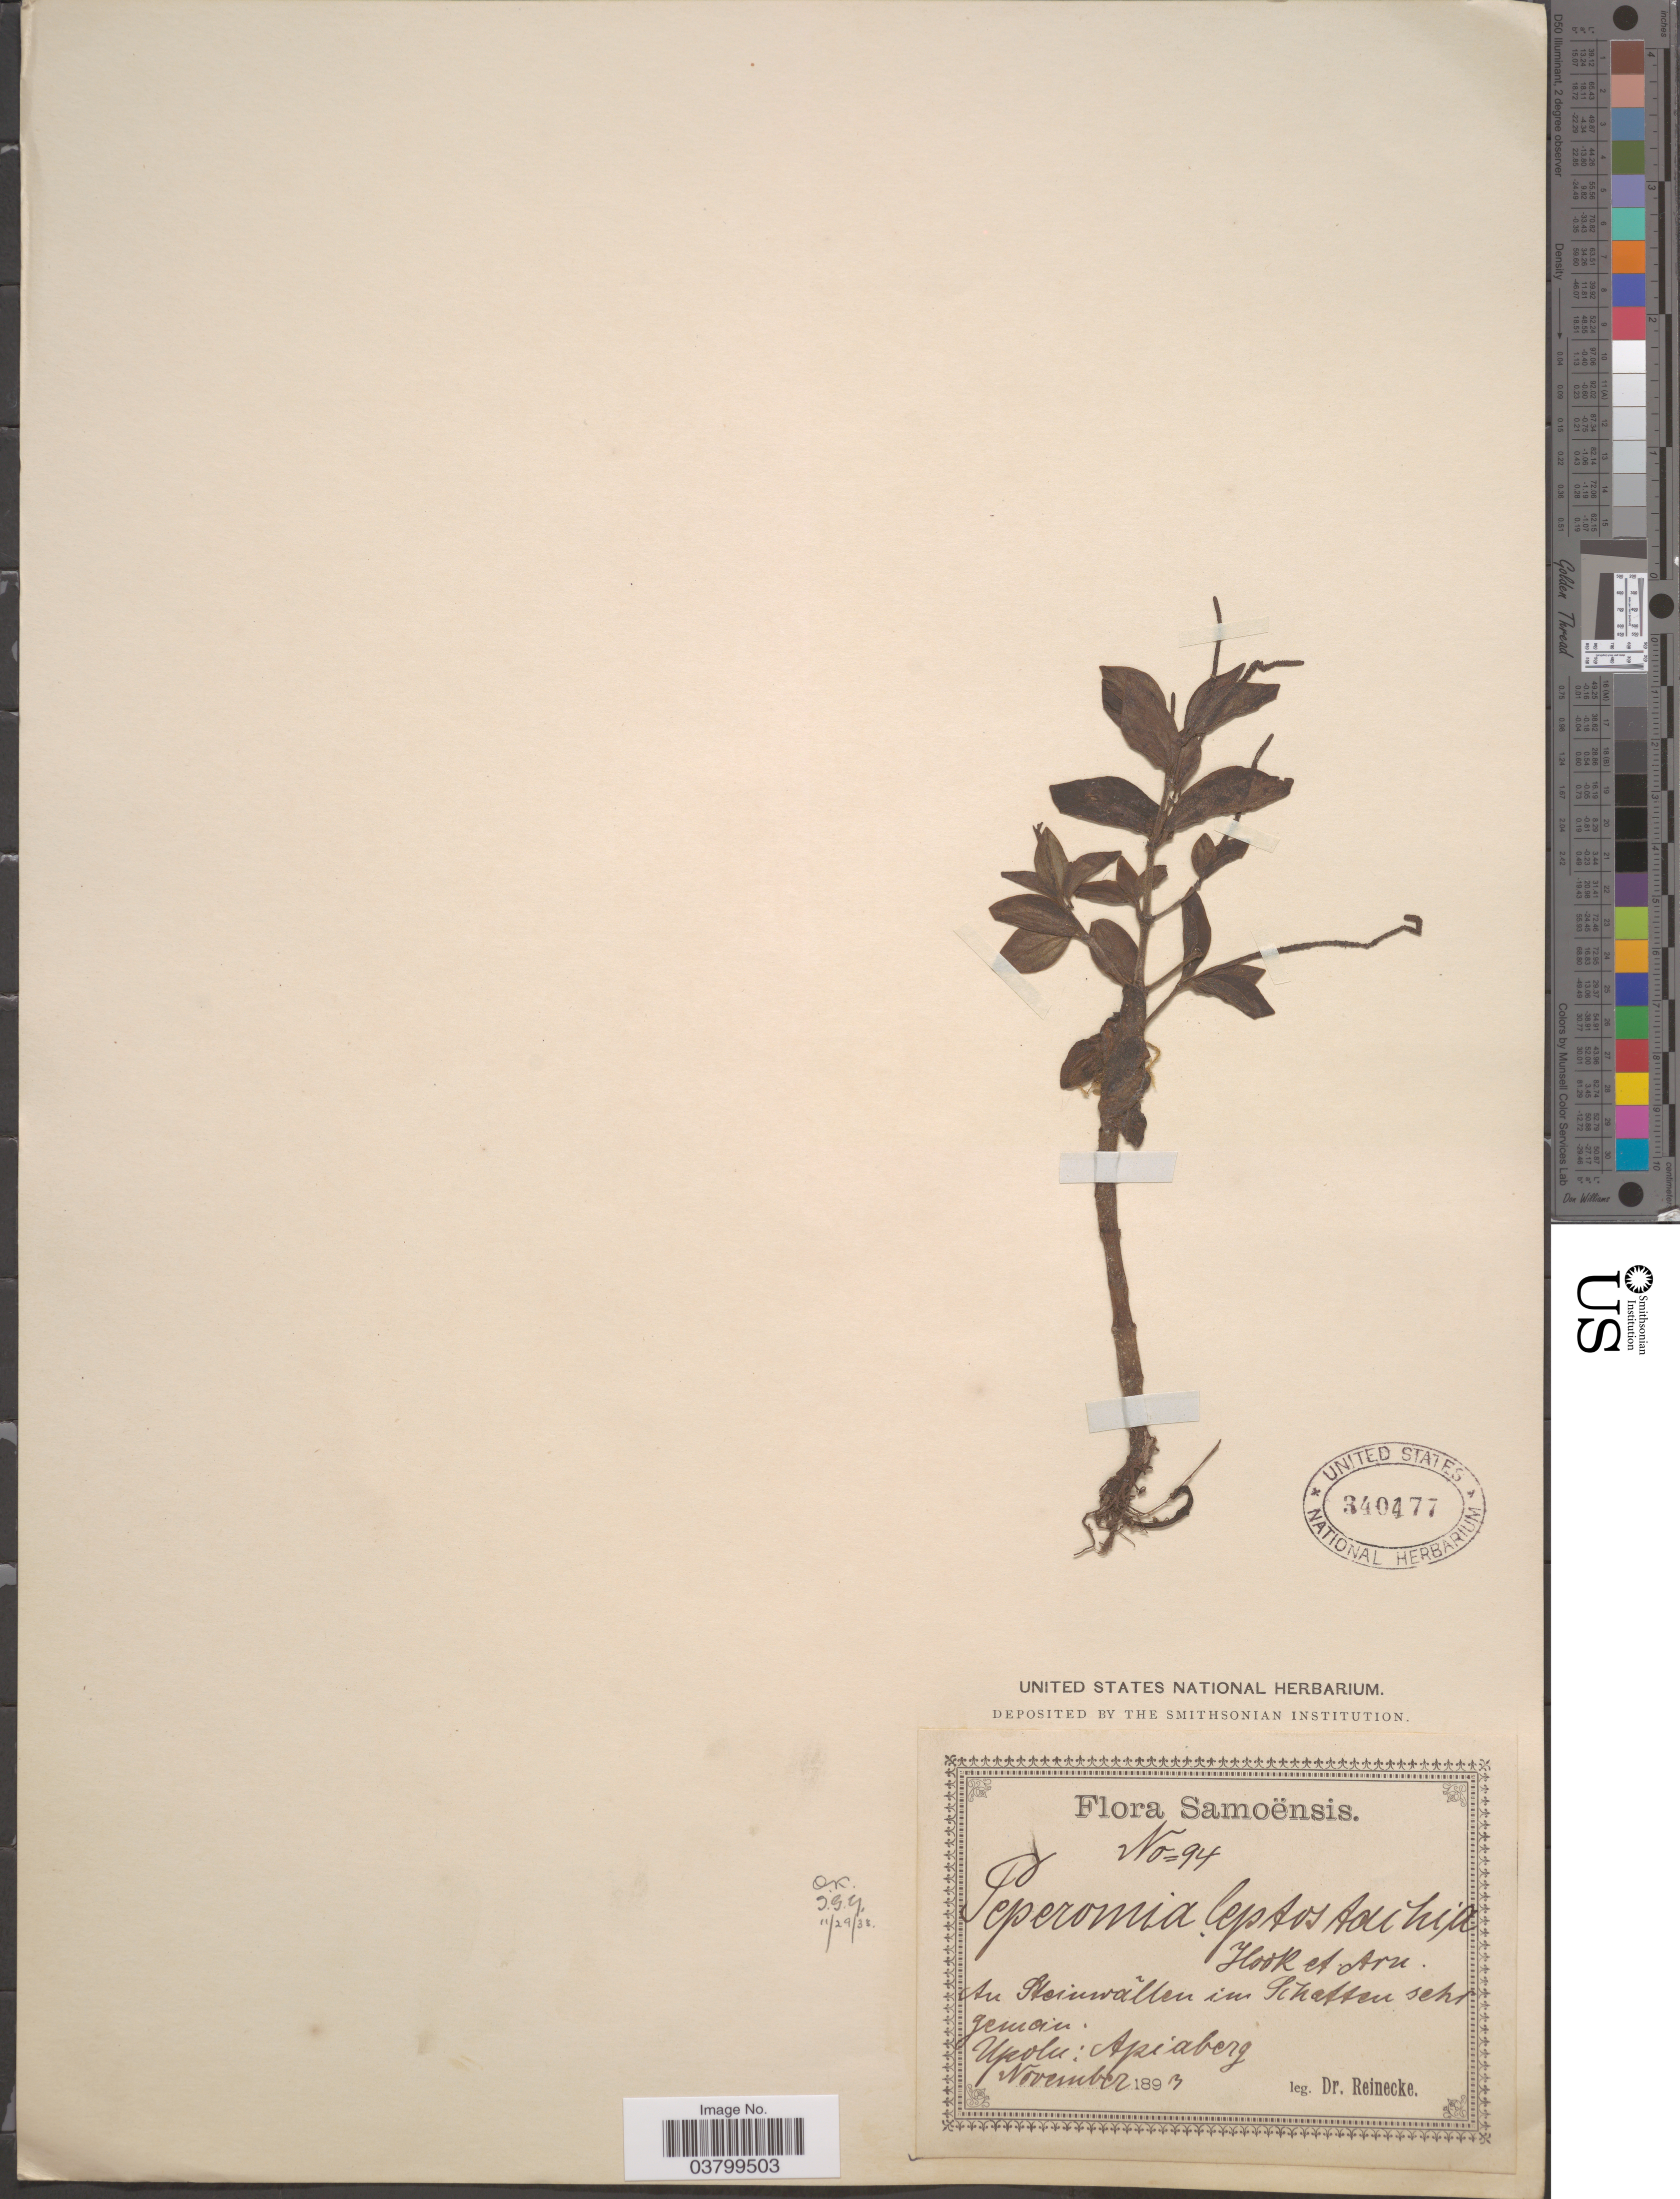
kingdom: Plantae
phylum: Tracheophyta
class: Magnoliopsida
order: Piperales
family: Piperaceae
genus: Peperomia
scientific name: Peperomia leptostachya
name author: Hook. & Arn.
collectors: -- Reinecke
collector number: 94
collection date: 1893-11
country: Samoa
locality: Samoënsis. Upolu: Apiaberg.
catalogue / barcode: US 340477